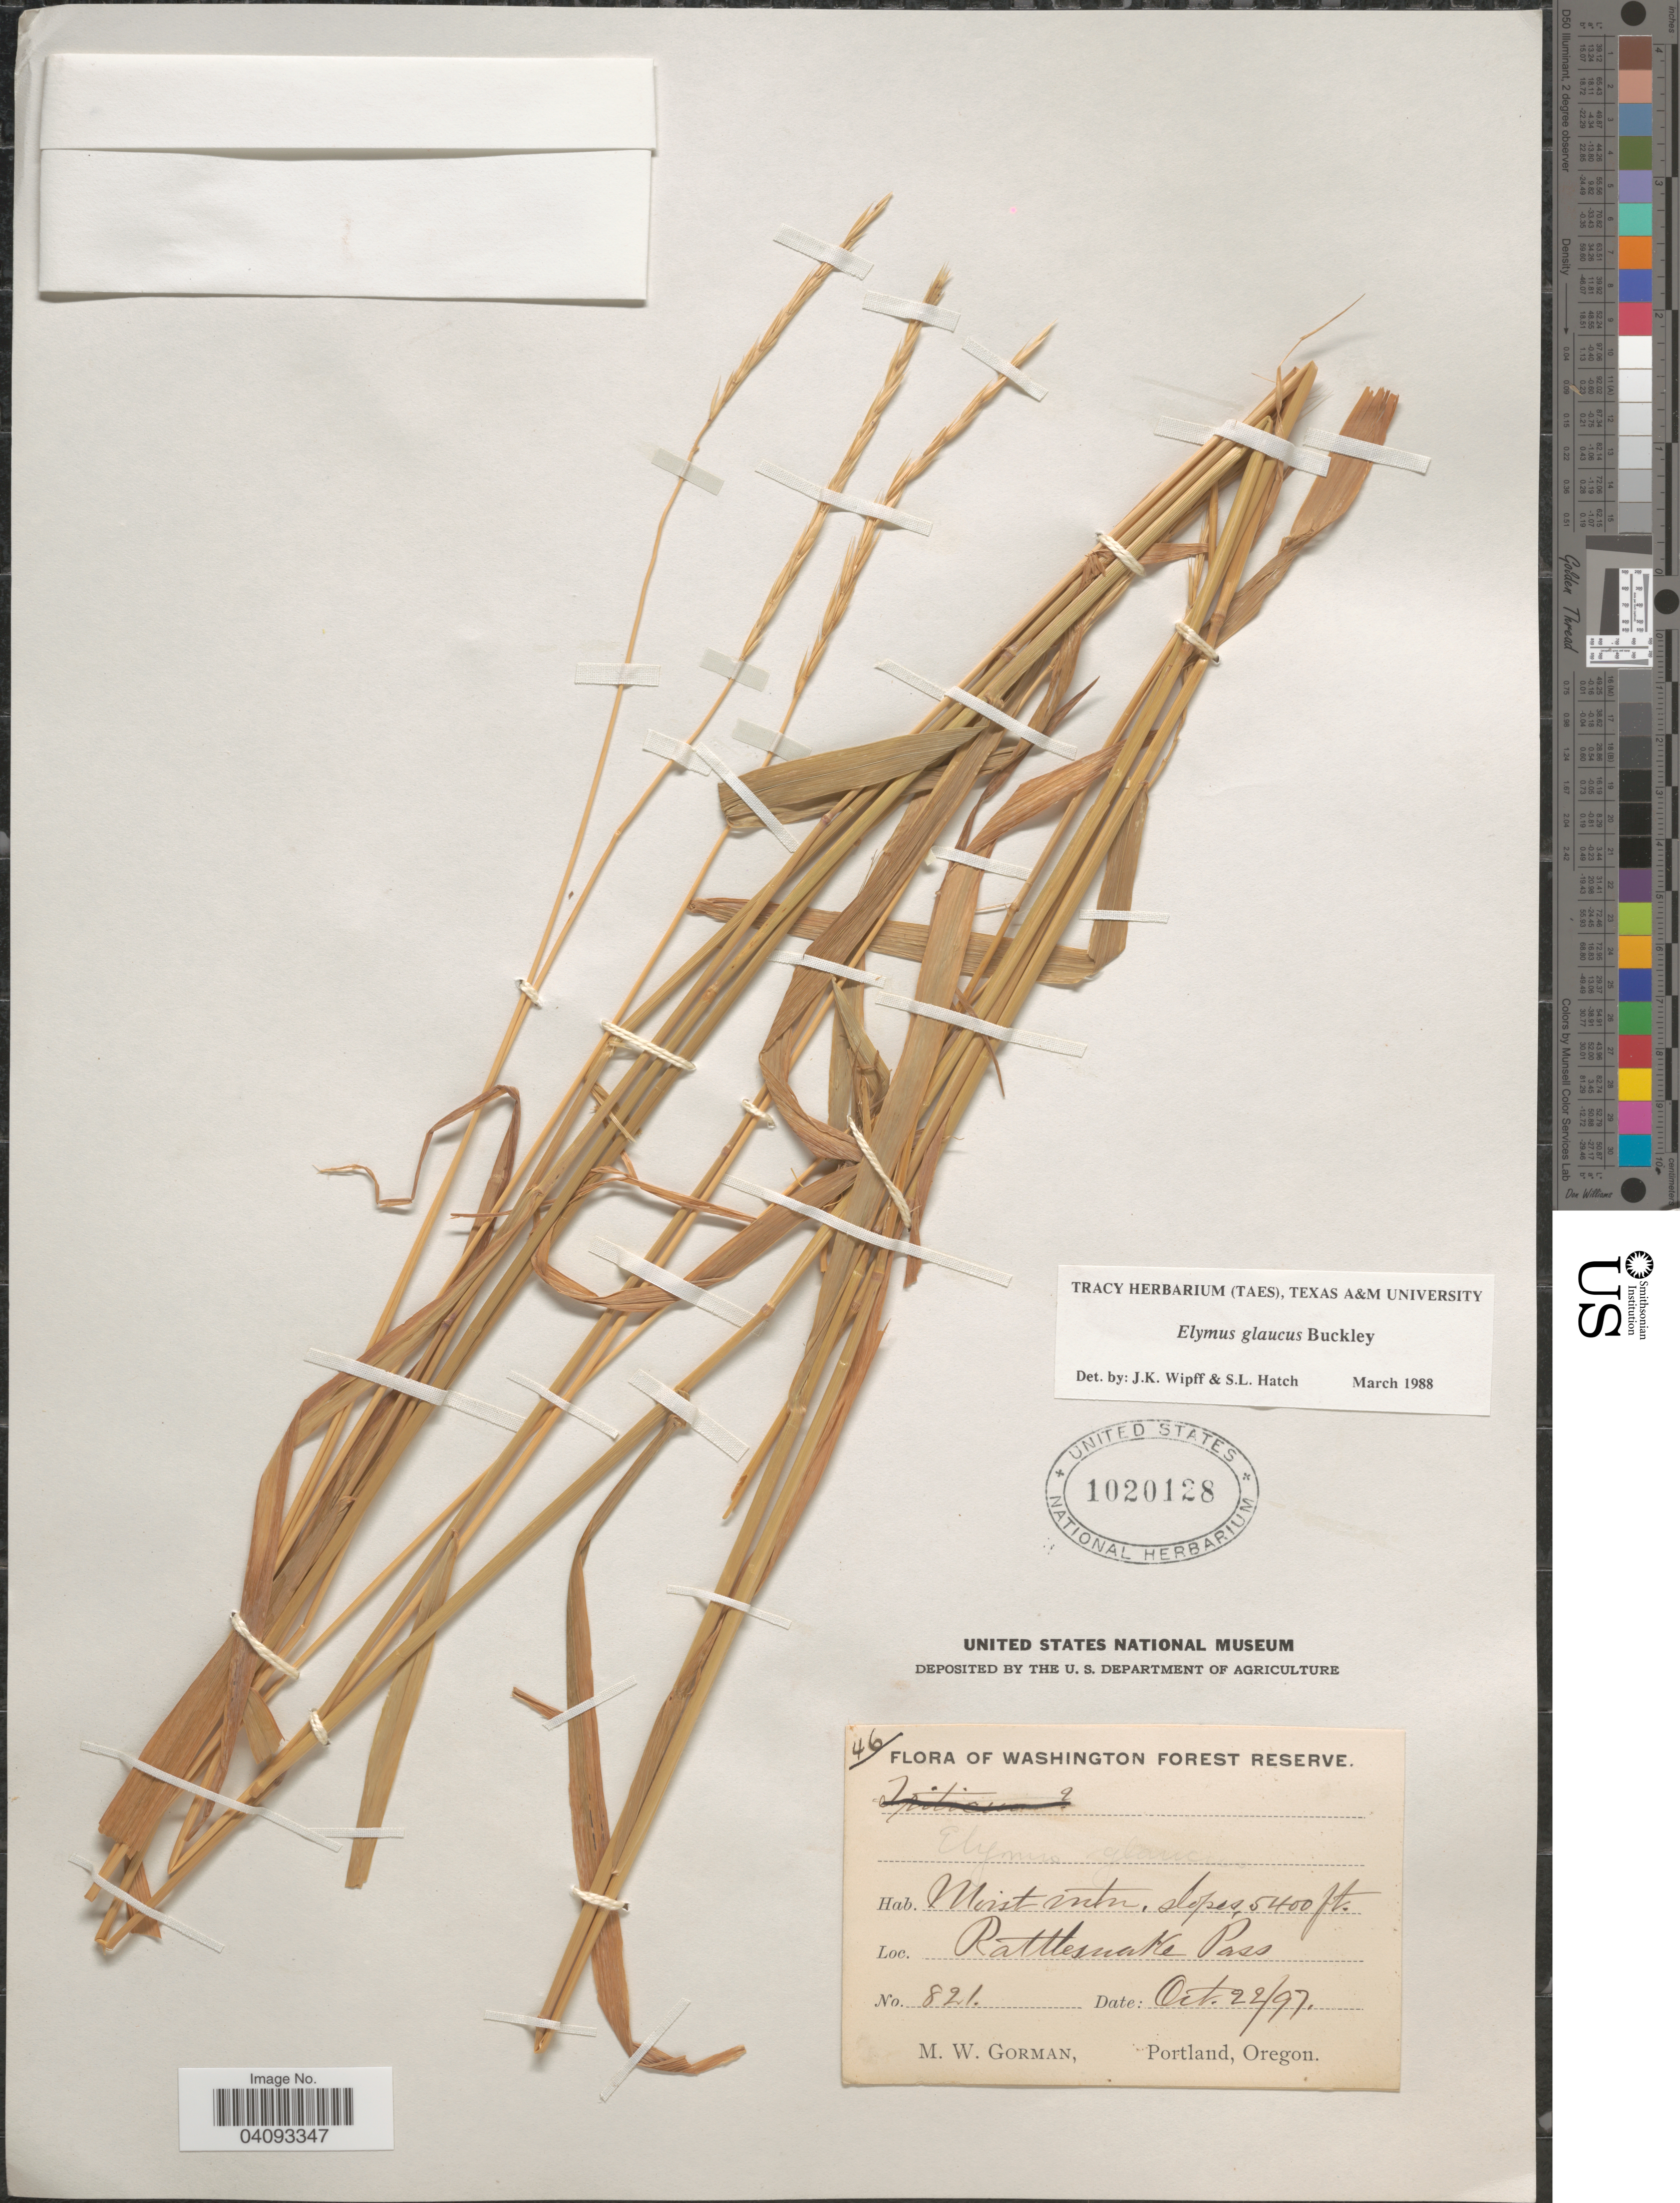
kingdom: Plantae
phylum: Tracheophyta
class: Liliopsida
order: Poales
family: Poaceae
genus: Elymus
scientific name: Elymus glaucus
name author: Buckley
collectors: M. W. Gorman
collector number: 821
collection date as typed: Transcribed d/m/y: 22/10/97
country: United States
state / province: Washington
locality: Washington Forest Reserve. Moist mtn, slopes. Rattlesnake Pass.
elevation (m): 1646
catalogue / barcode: US 1020128